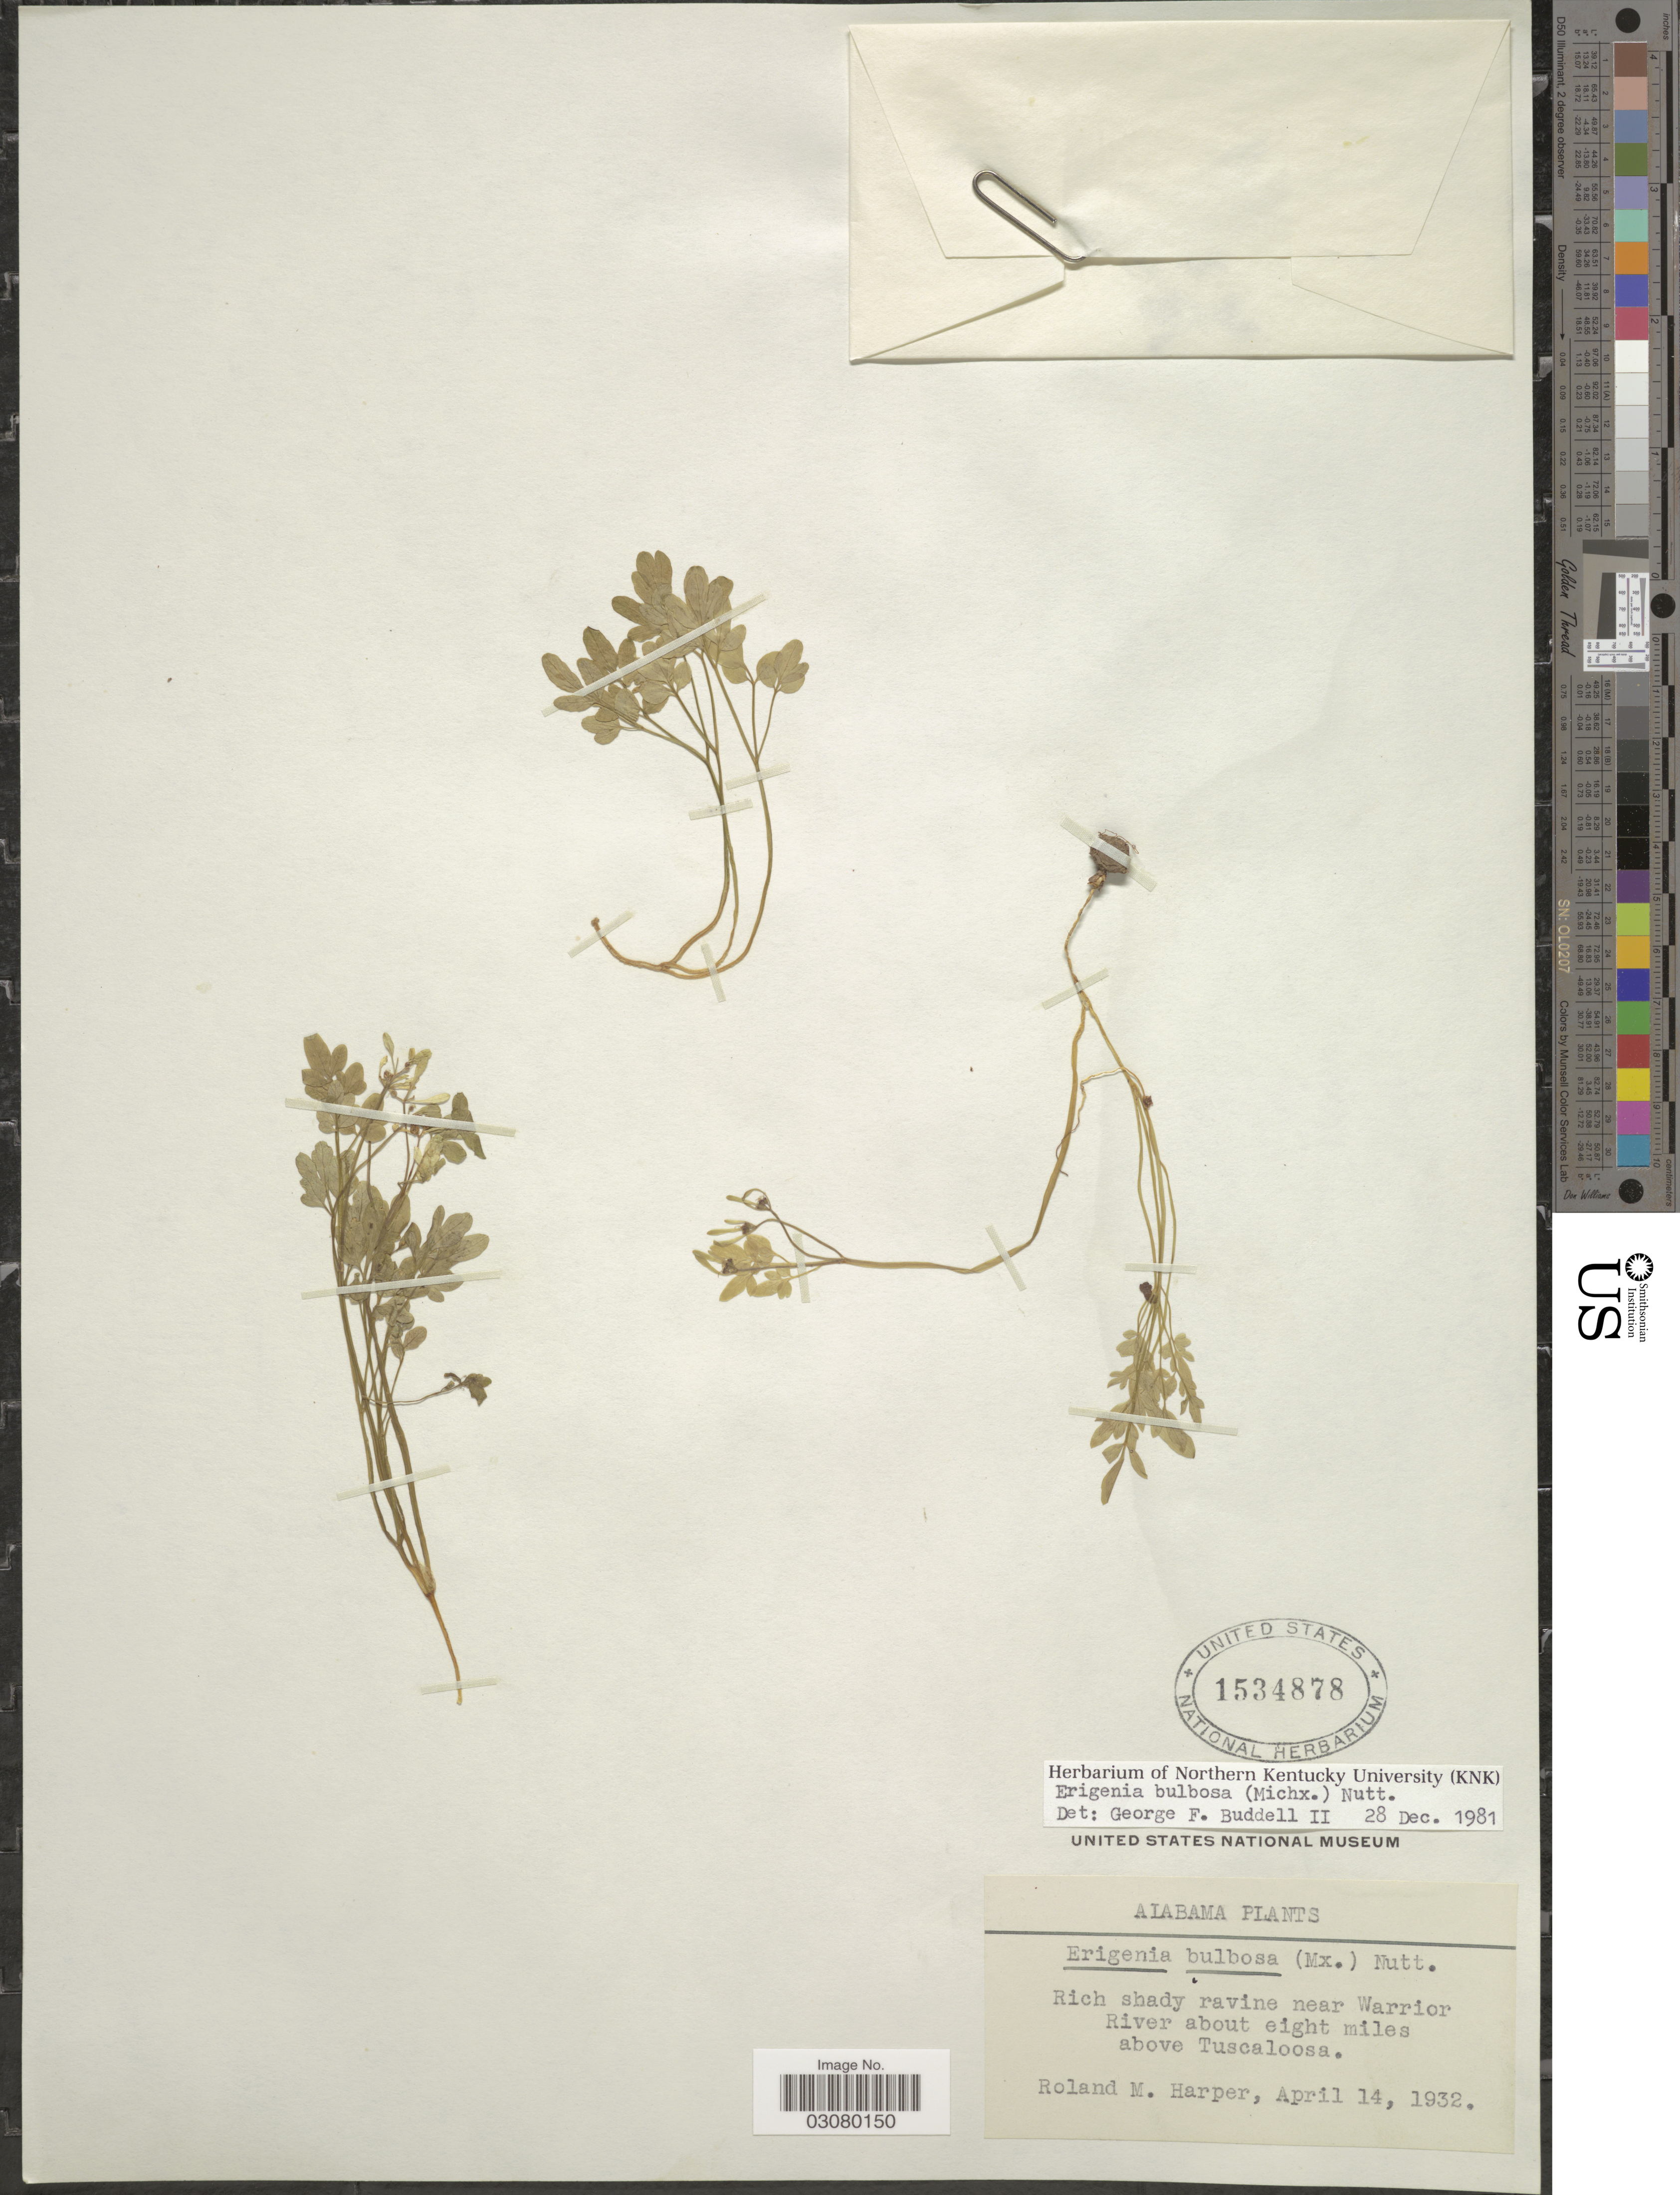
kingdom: Plantae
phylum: Tracheophyta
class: Magnoliopsida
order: Apiales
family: Apiaceae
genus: Erigenia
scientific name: Erigenia bulbosa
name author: (Michx.) Nutt.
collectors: R. M. Harper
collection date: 1932-04-14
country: United States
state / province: Alabama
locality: Ravine near Warrior River about eight miles above Tuscaloosa.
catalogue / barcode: US 1534878